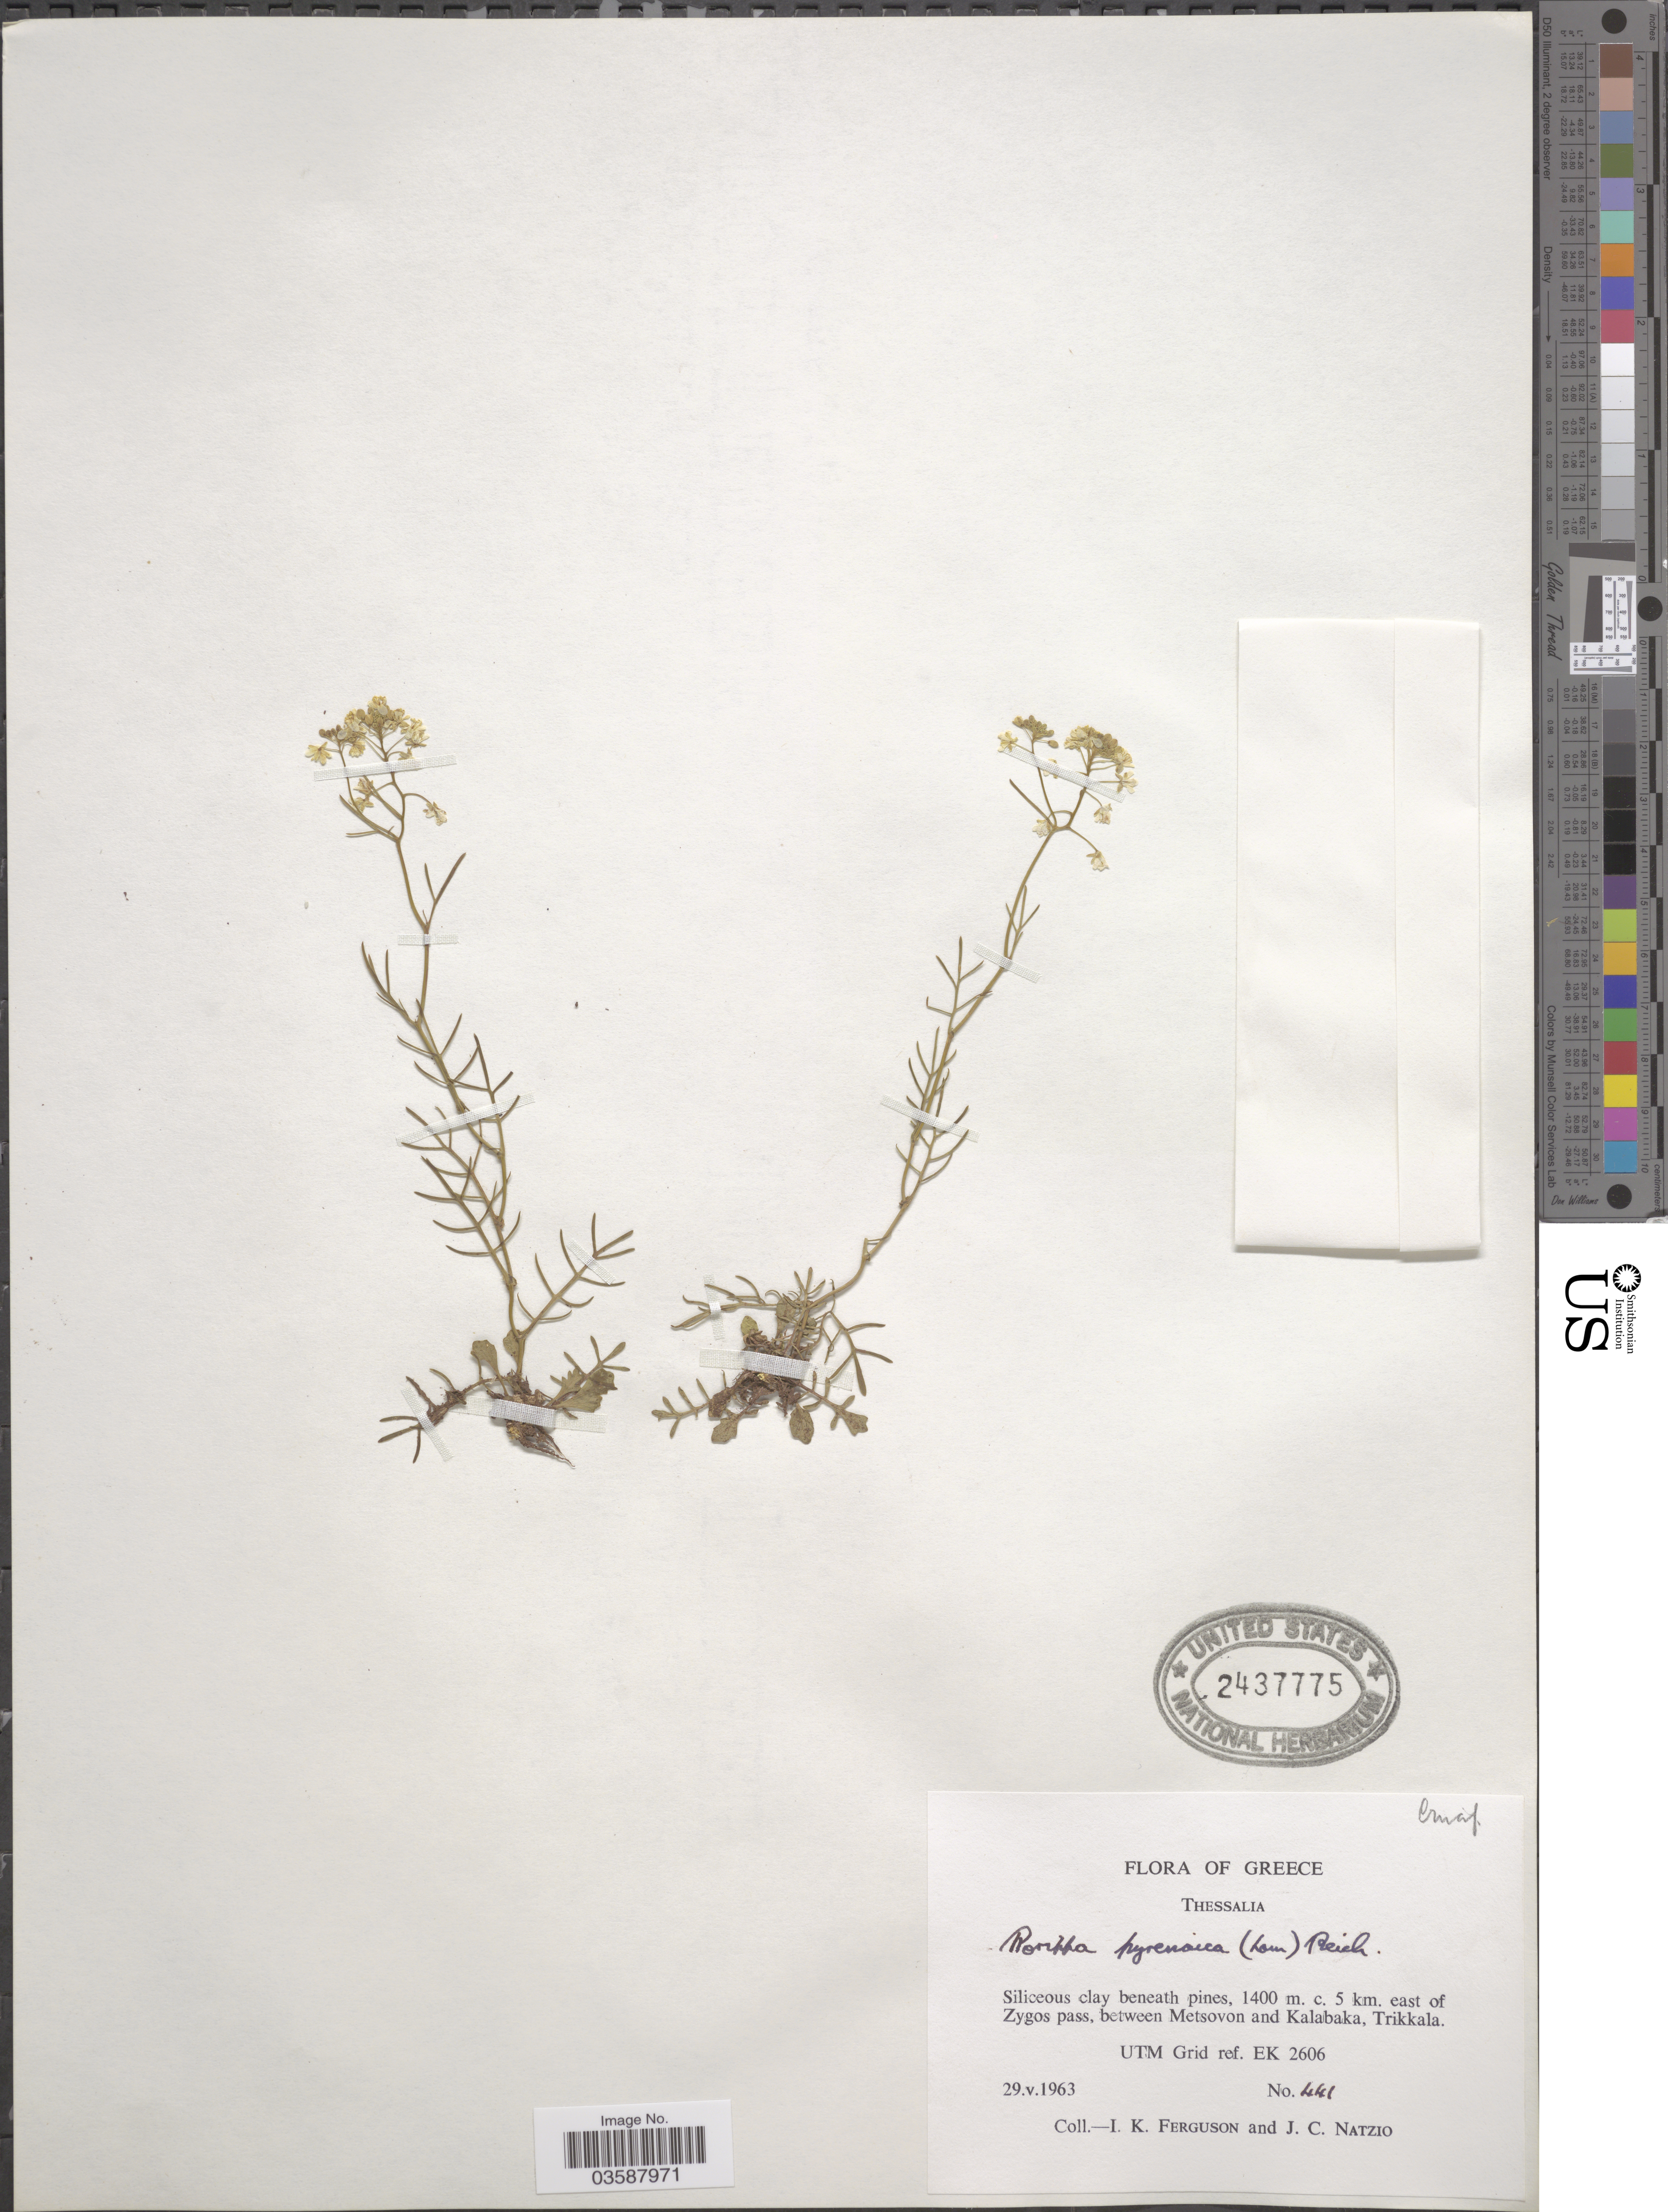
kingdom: Plantae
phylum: Tracheophyta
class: Magnoliopsida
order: Brassicales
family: Brassicaceae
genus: Rorippa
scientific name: Rorippa pyrenaica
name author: (All.) Rchb.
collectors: I. K. Ferguson & J. Natzio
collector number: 441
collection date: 1963-05-29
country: Greece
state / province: Thessaly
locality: Thessalia. C. 5 km. east of Zygos pass, between Metsovon and Kalabaka, Trikkala. UTM Grid ref. EK 2606.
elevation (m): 1400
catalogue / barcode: US 2437775